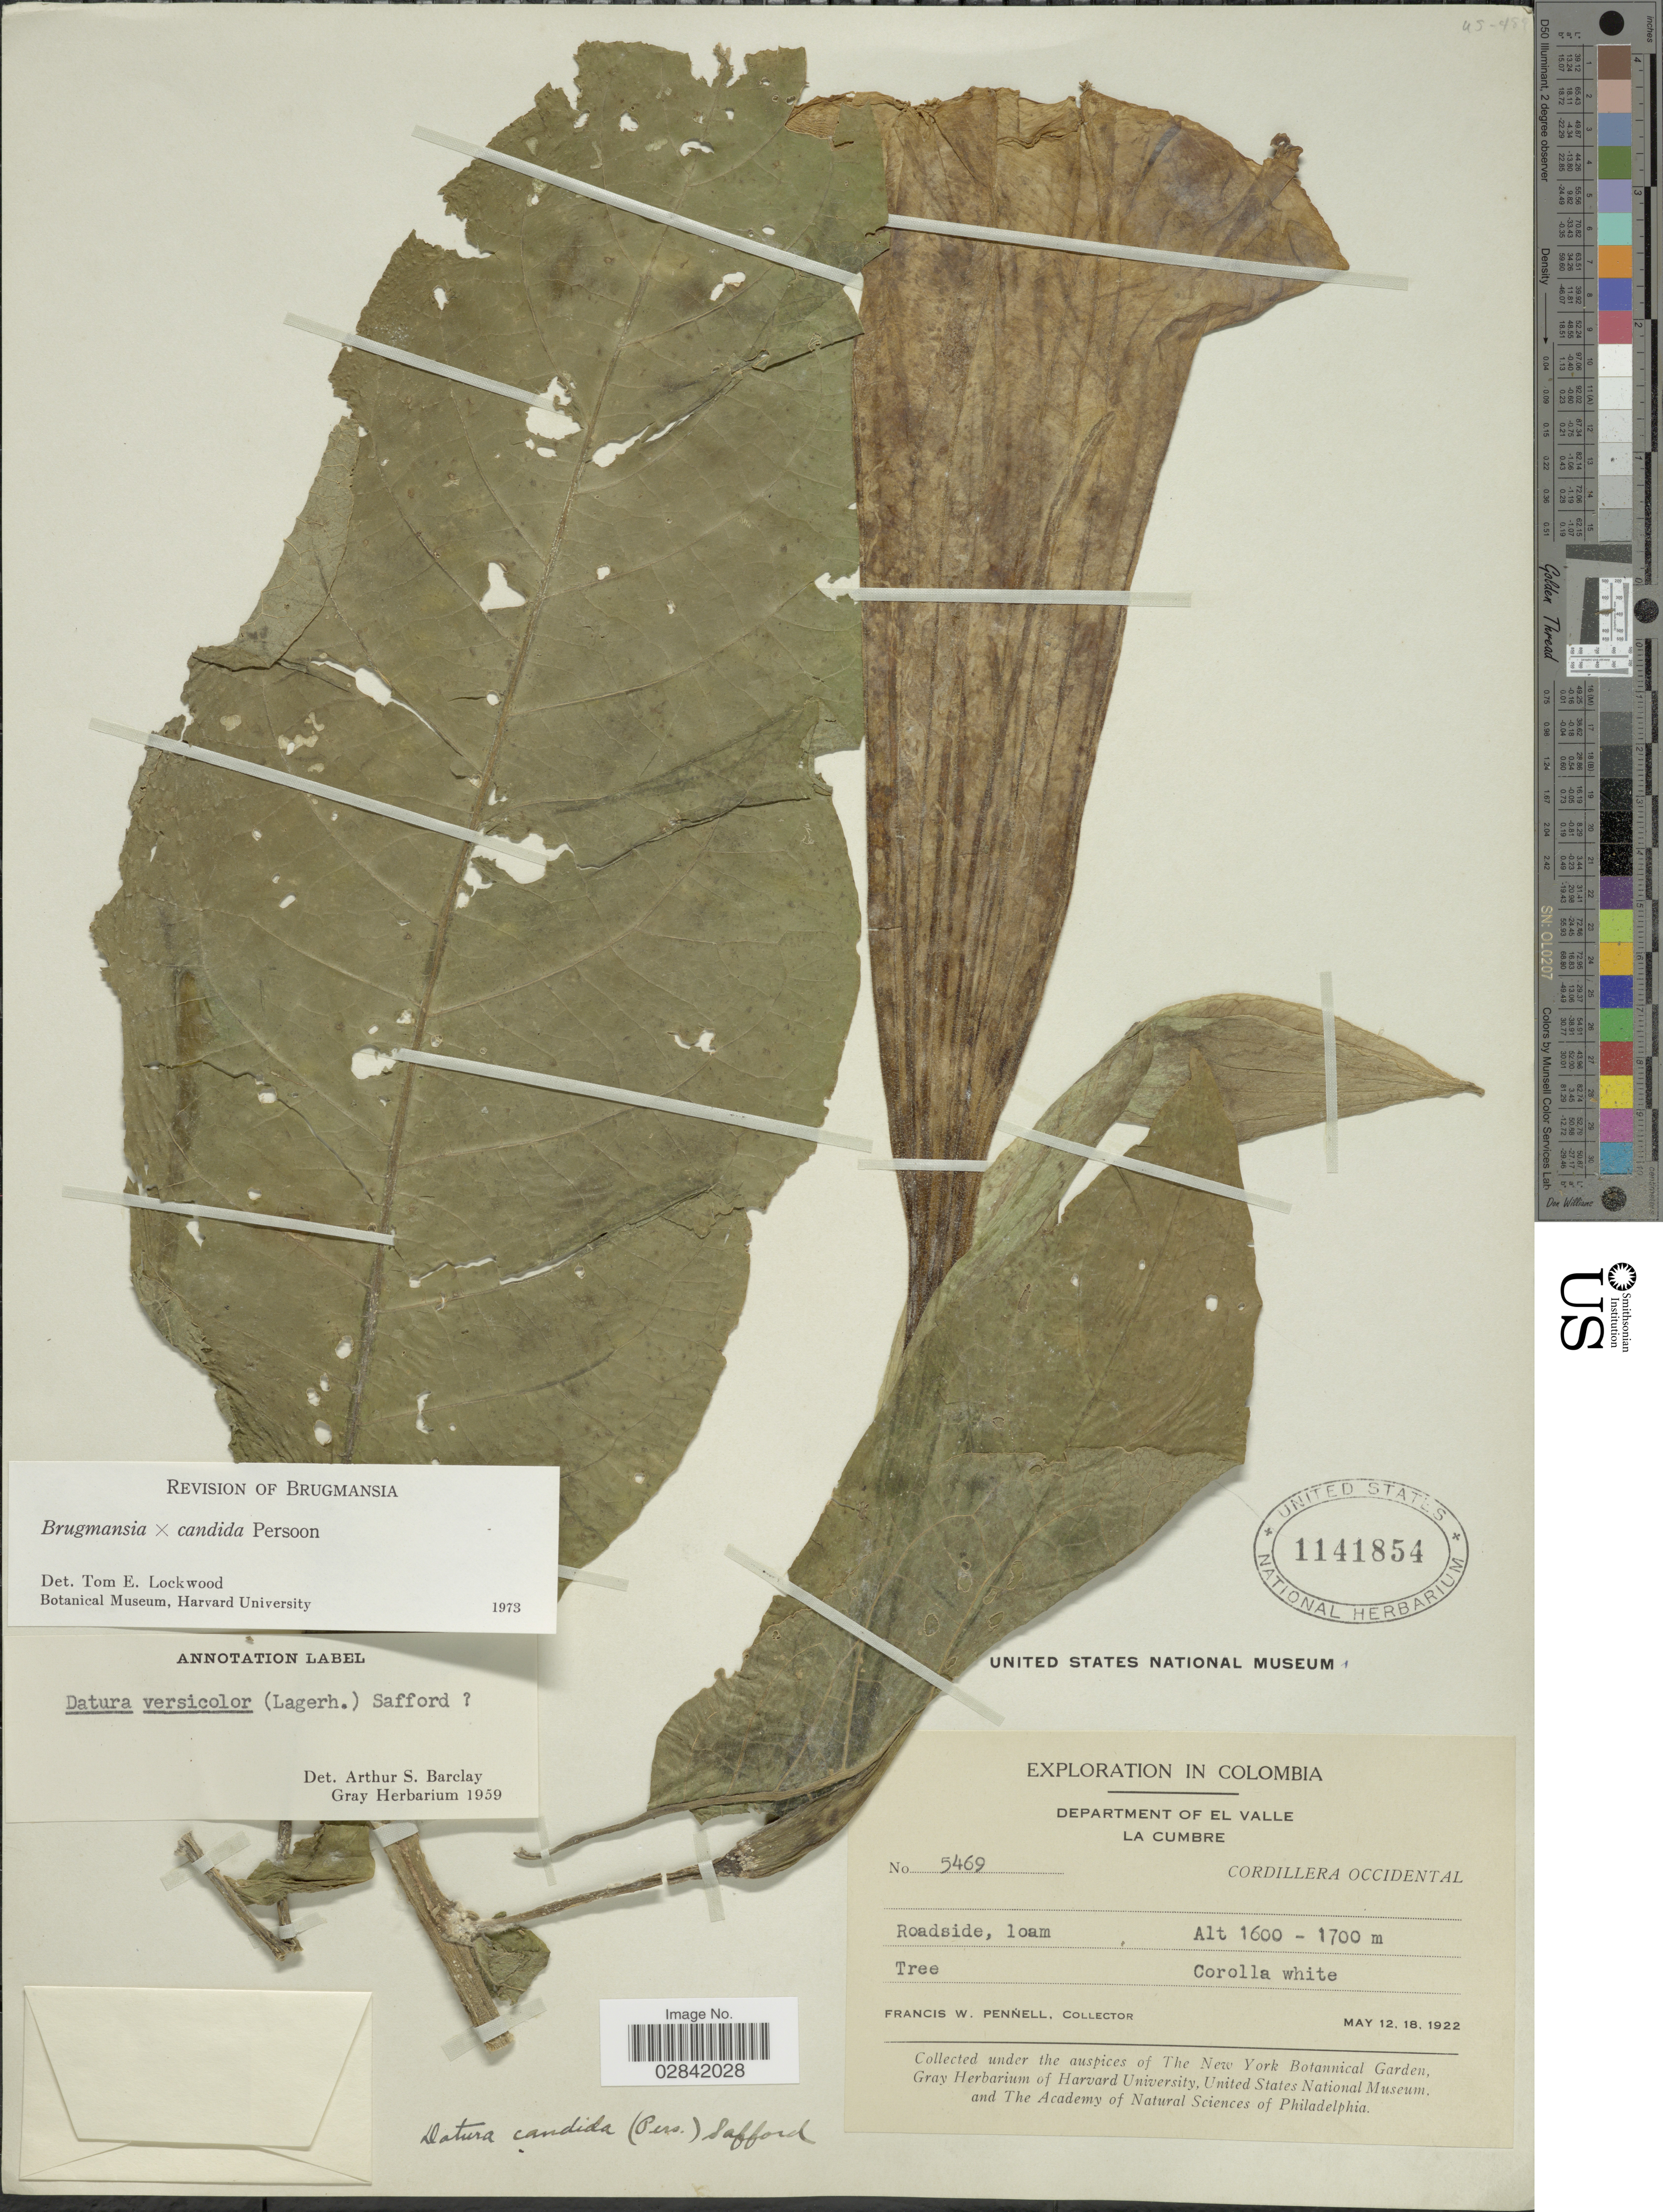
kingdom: Plantae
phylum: Tracheophyta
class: Magnoliopsida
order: Solanales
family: Solanaceae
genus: Brugmansia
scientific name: Brugmansia x candida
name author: Pers.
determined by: Lockwood, T. E.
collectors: F. W. Pennell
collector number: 5469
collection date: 1922-05-12/1922-05-18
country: Colombia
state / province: Valle del Cauca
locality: Department of El Valle, La Cumbre, Cordillera Occidental, Roadside.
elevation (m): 1600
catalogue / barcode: US 1141854